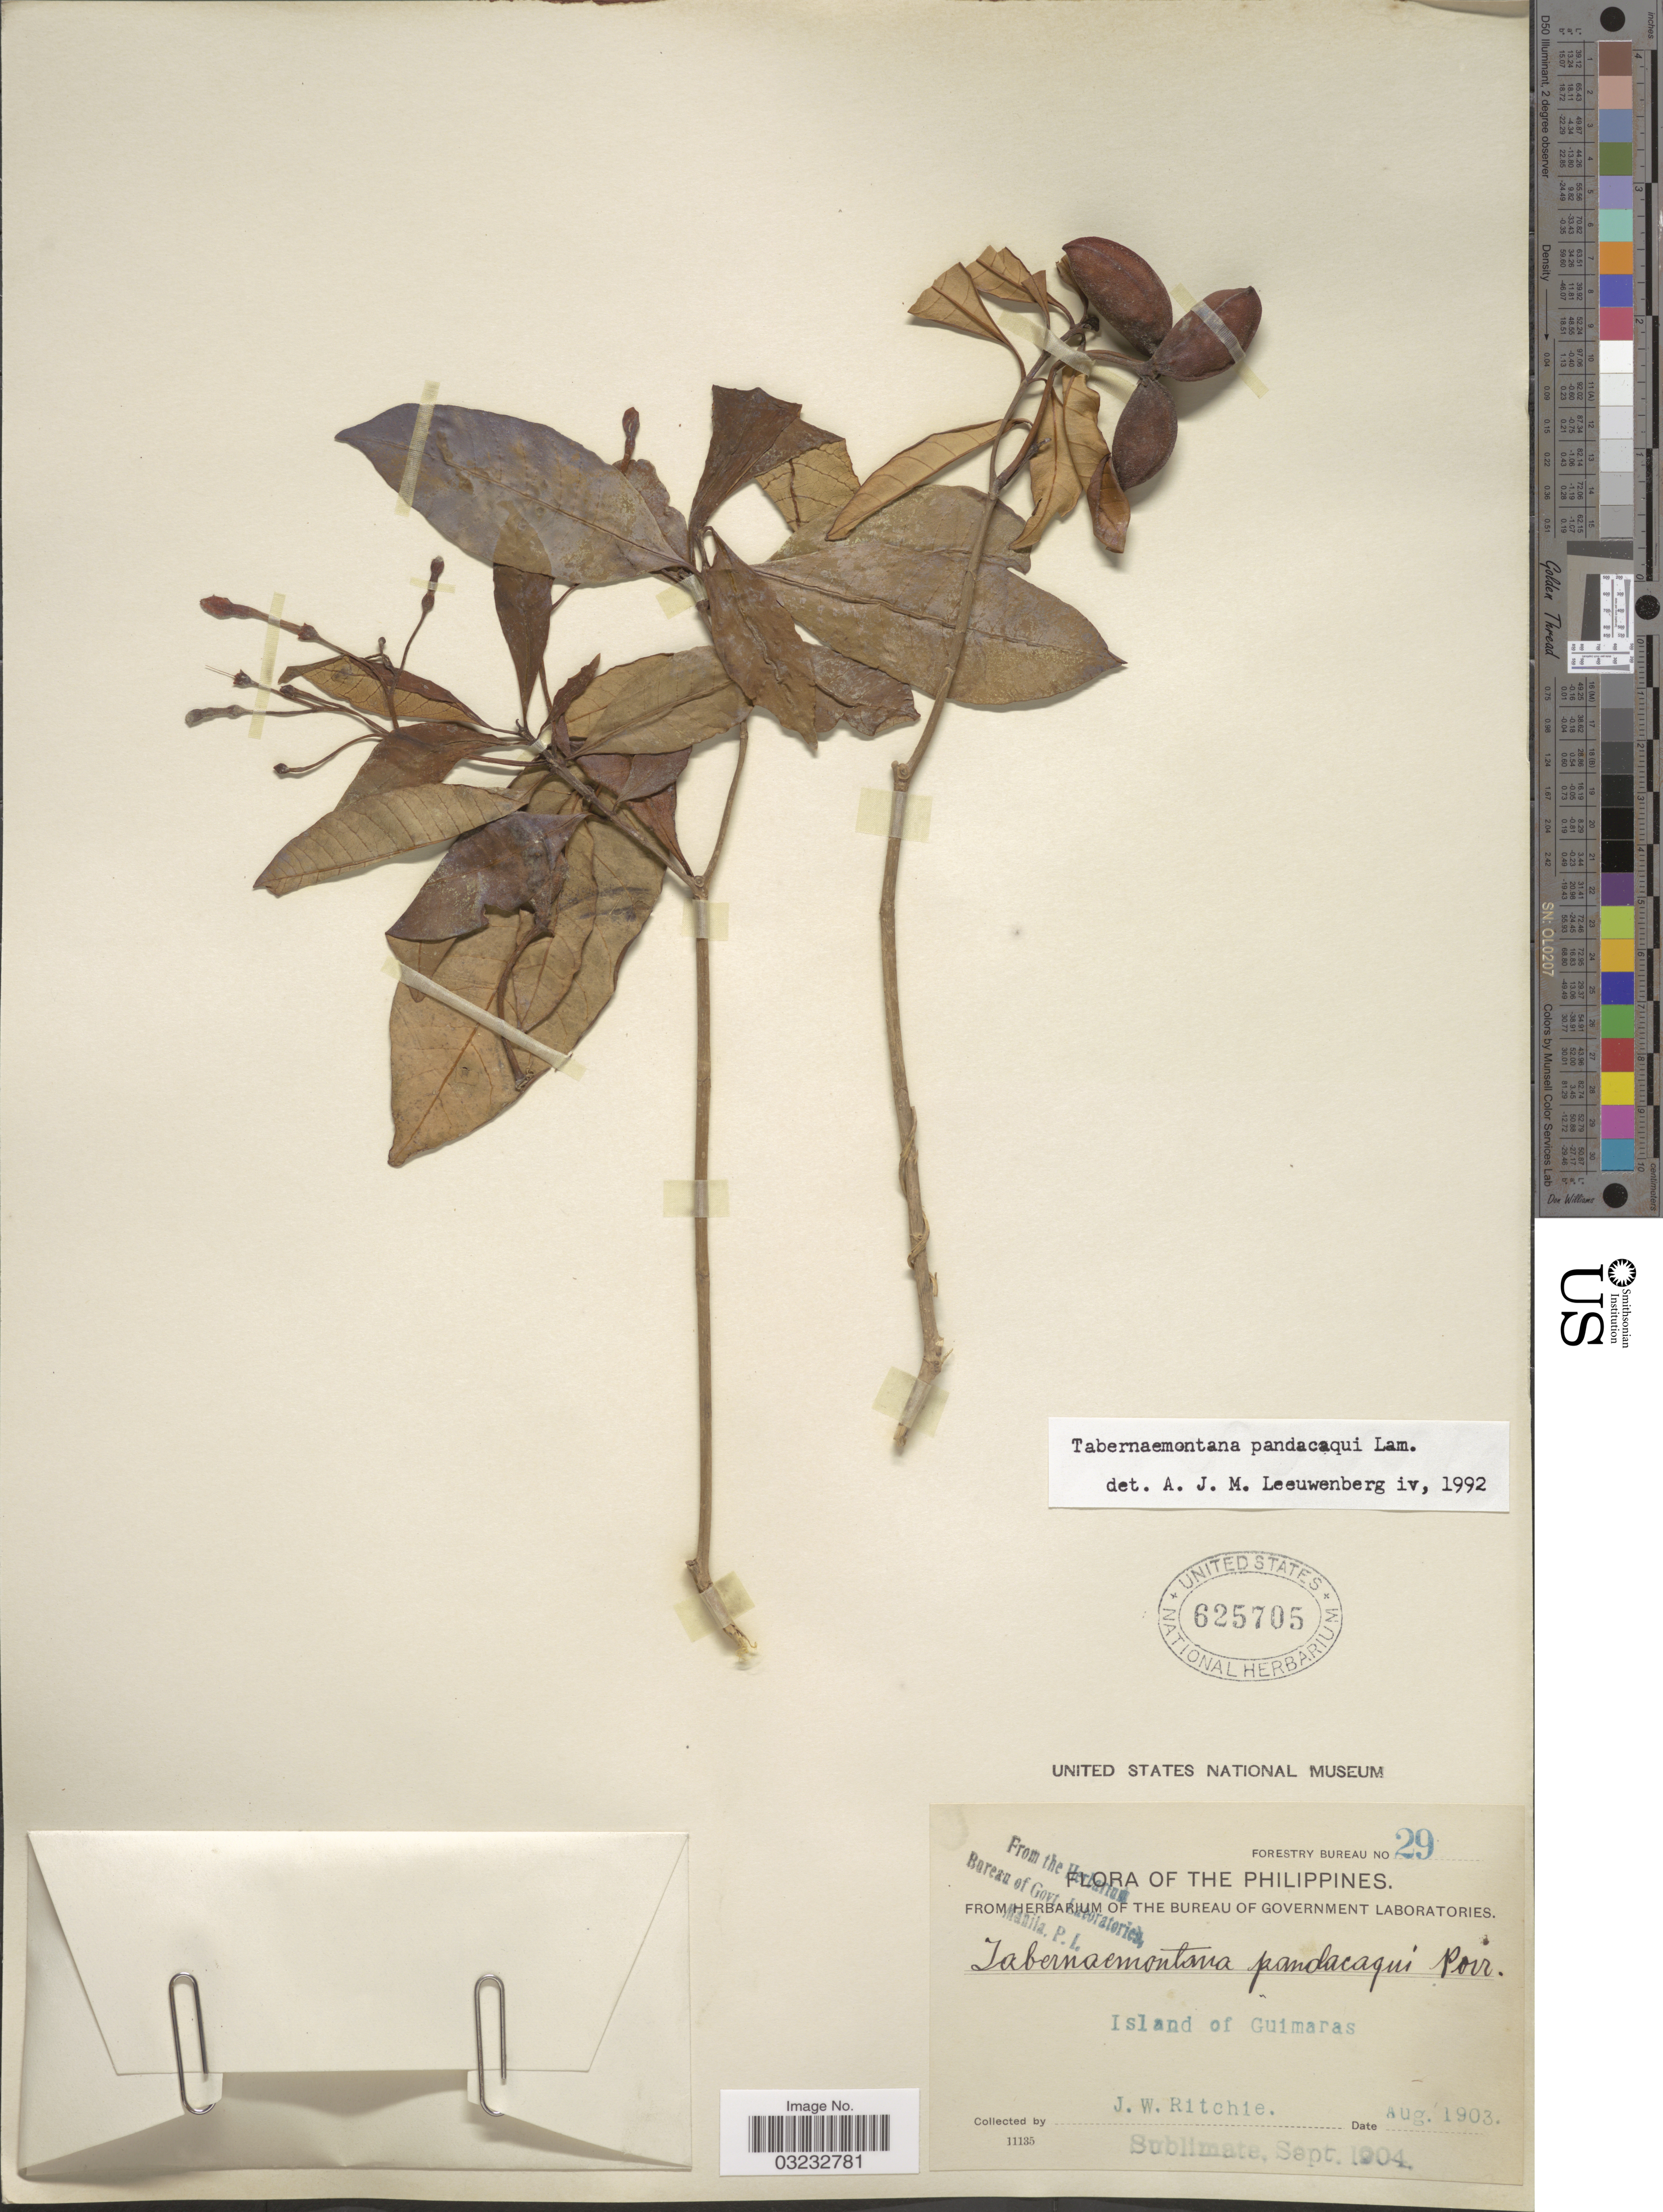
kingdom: Plantae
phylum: Tracheophyta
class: Magnoliopsida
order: Gentianales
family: Apocynaceae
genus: Tabernaemontana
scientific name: Tabernaemontana pandacaqui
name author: Poir.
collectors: J. Ritchie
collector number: Forestry Bureau 29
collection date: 1903-08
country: Philippines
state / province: Western Visayas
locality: Island of Guimaras.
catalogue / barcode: US 625705